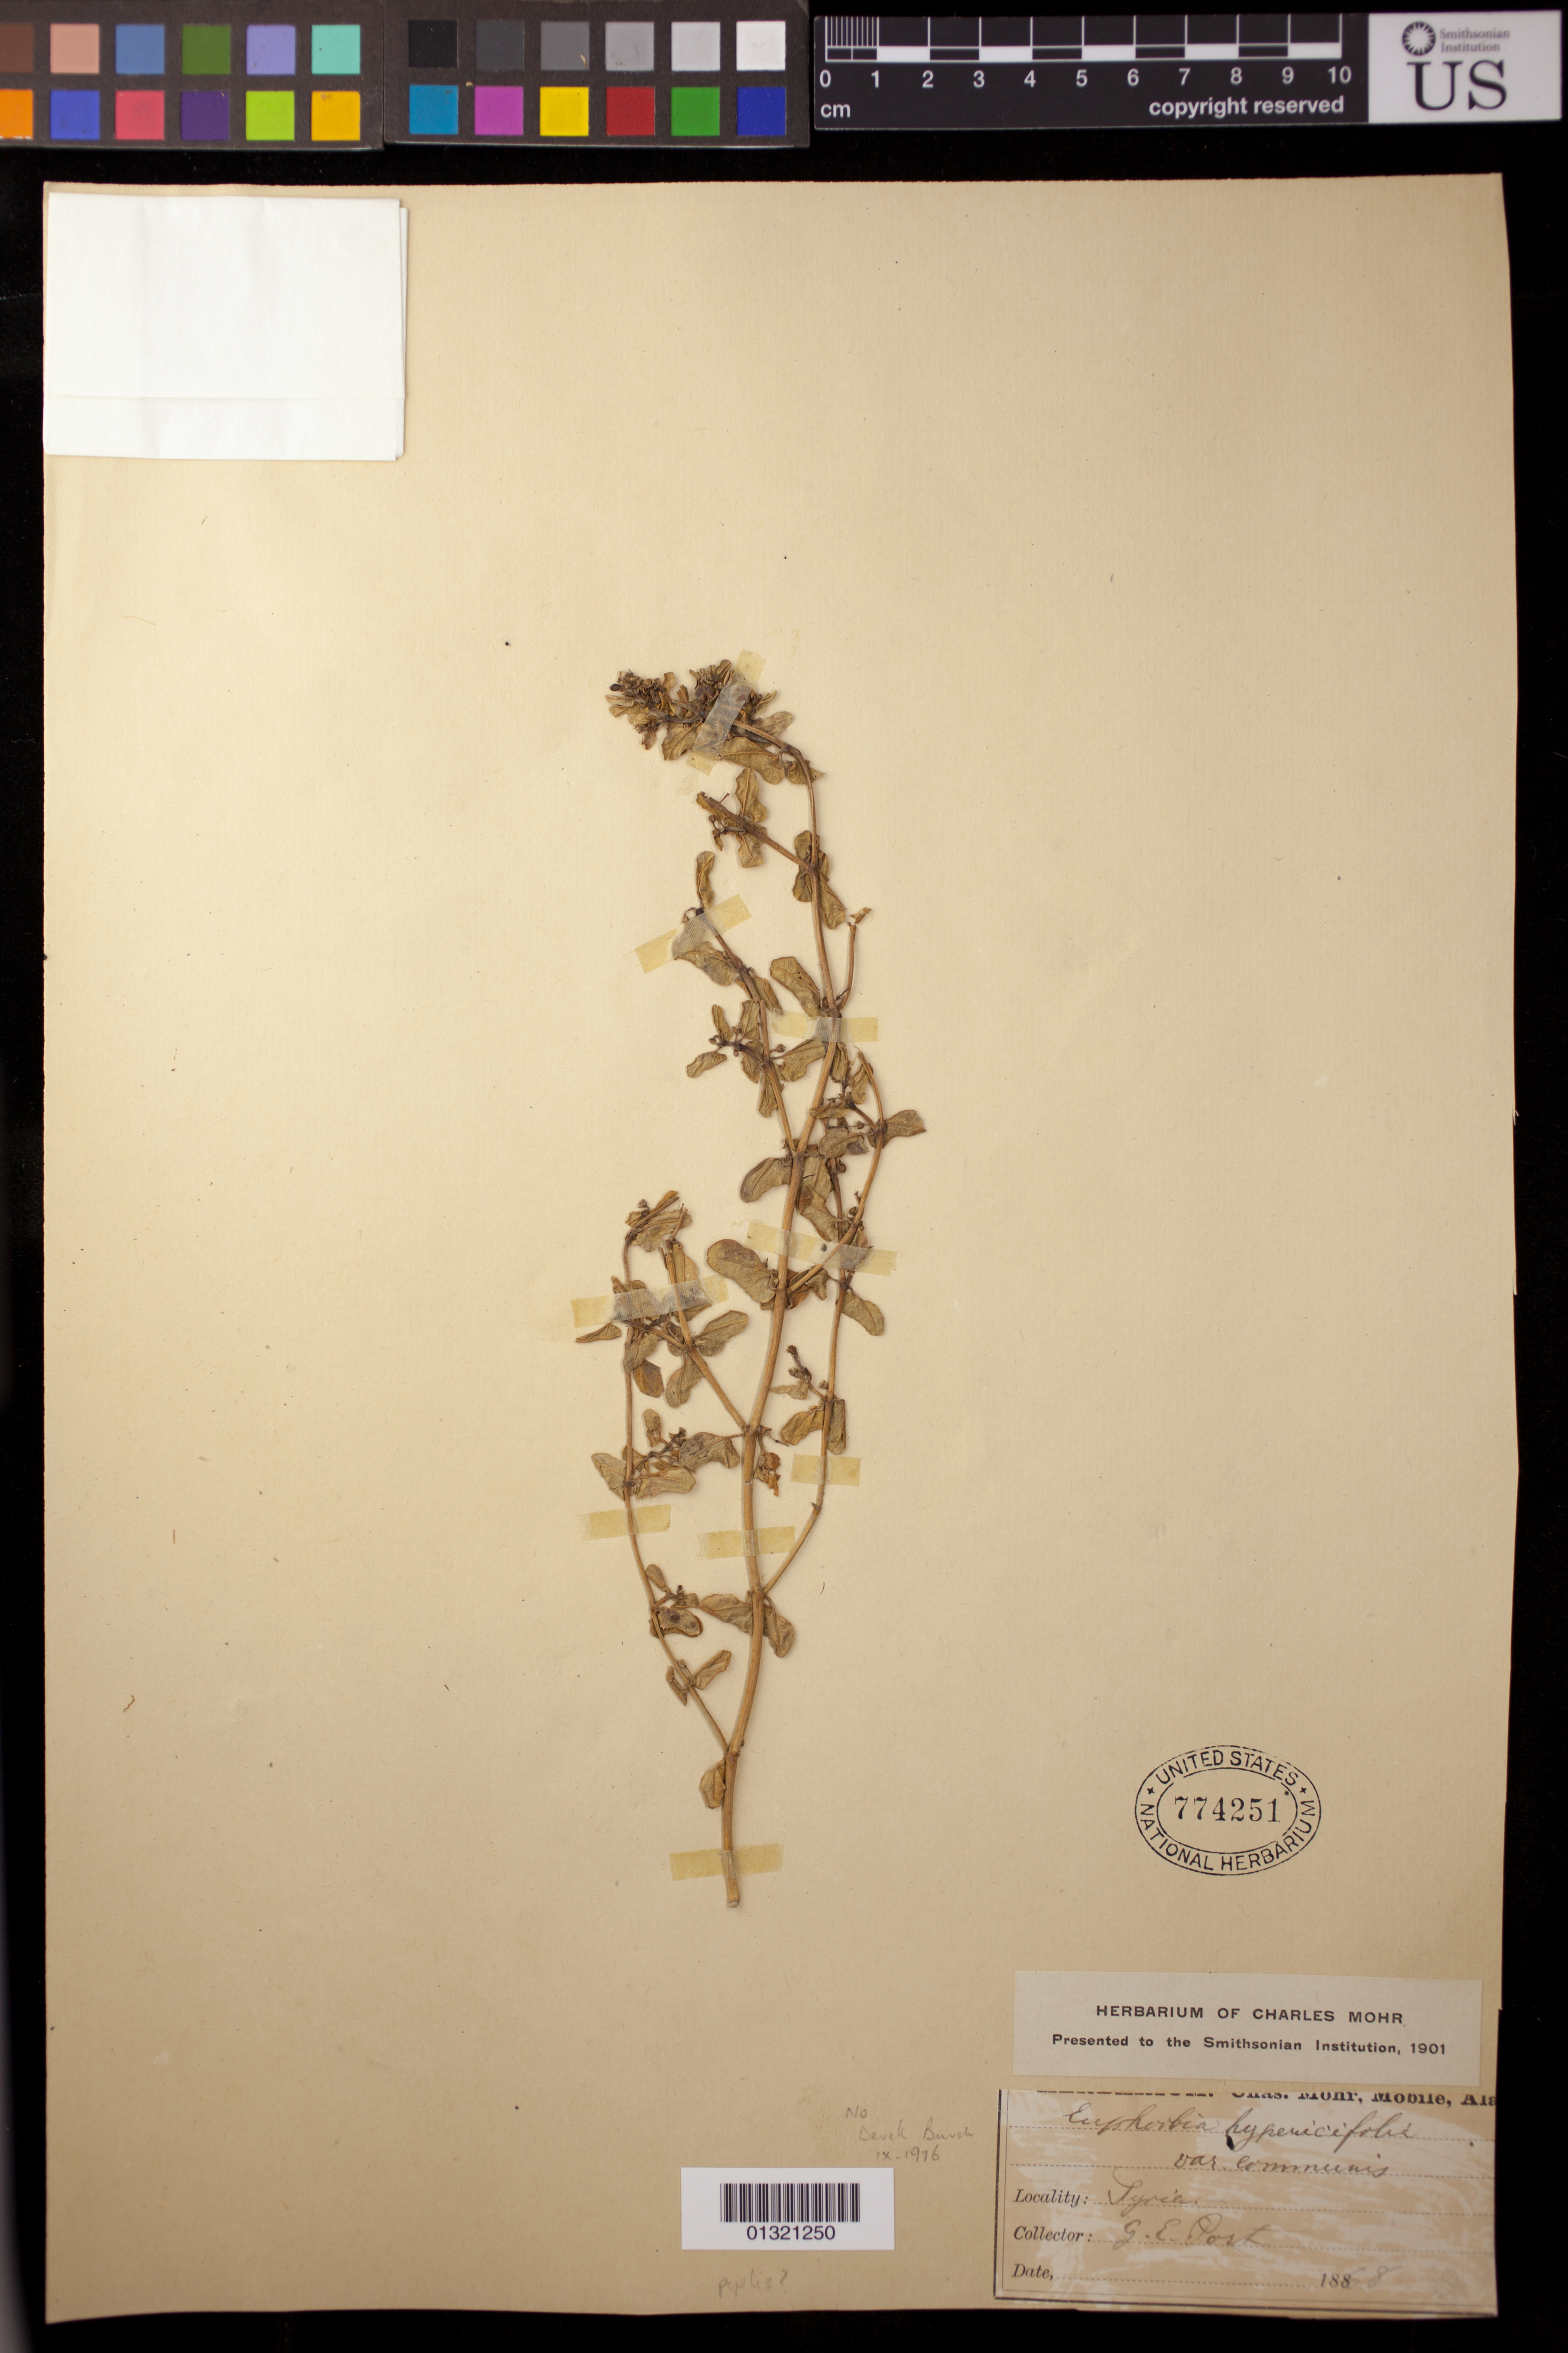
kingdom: Plantae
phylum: Tracheophyta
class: Magnoliopsida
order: Malpighiales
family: Euphorbiaceae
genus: Euphorbia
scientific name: Euphorbia sp.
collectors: G. E. Post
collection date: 1868 or 1888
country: Syria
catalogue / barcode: US 774251